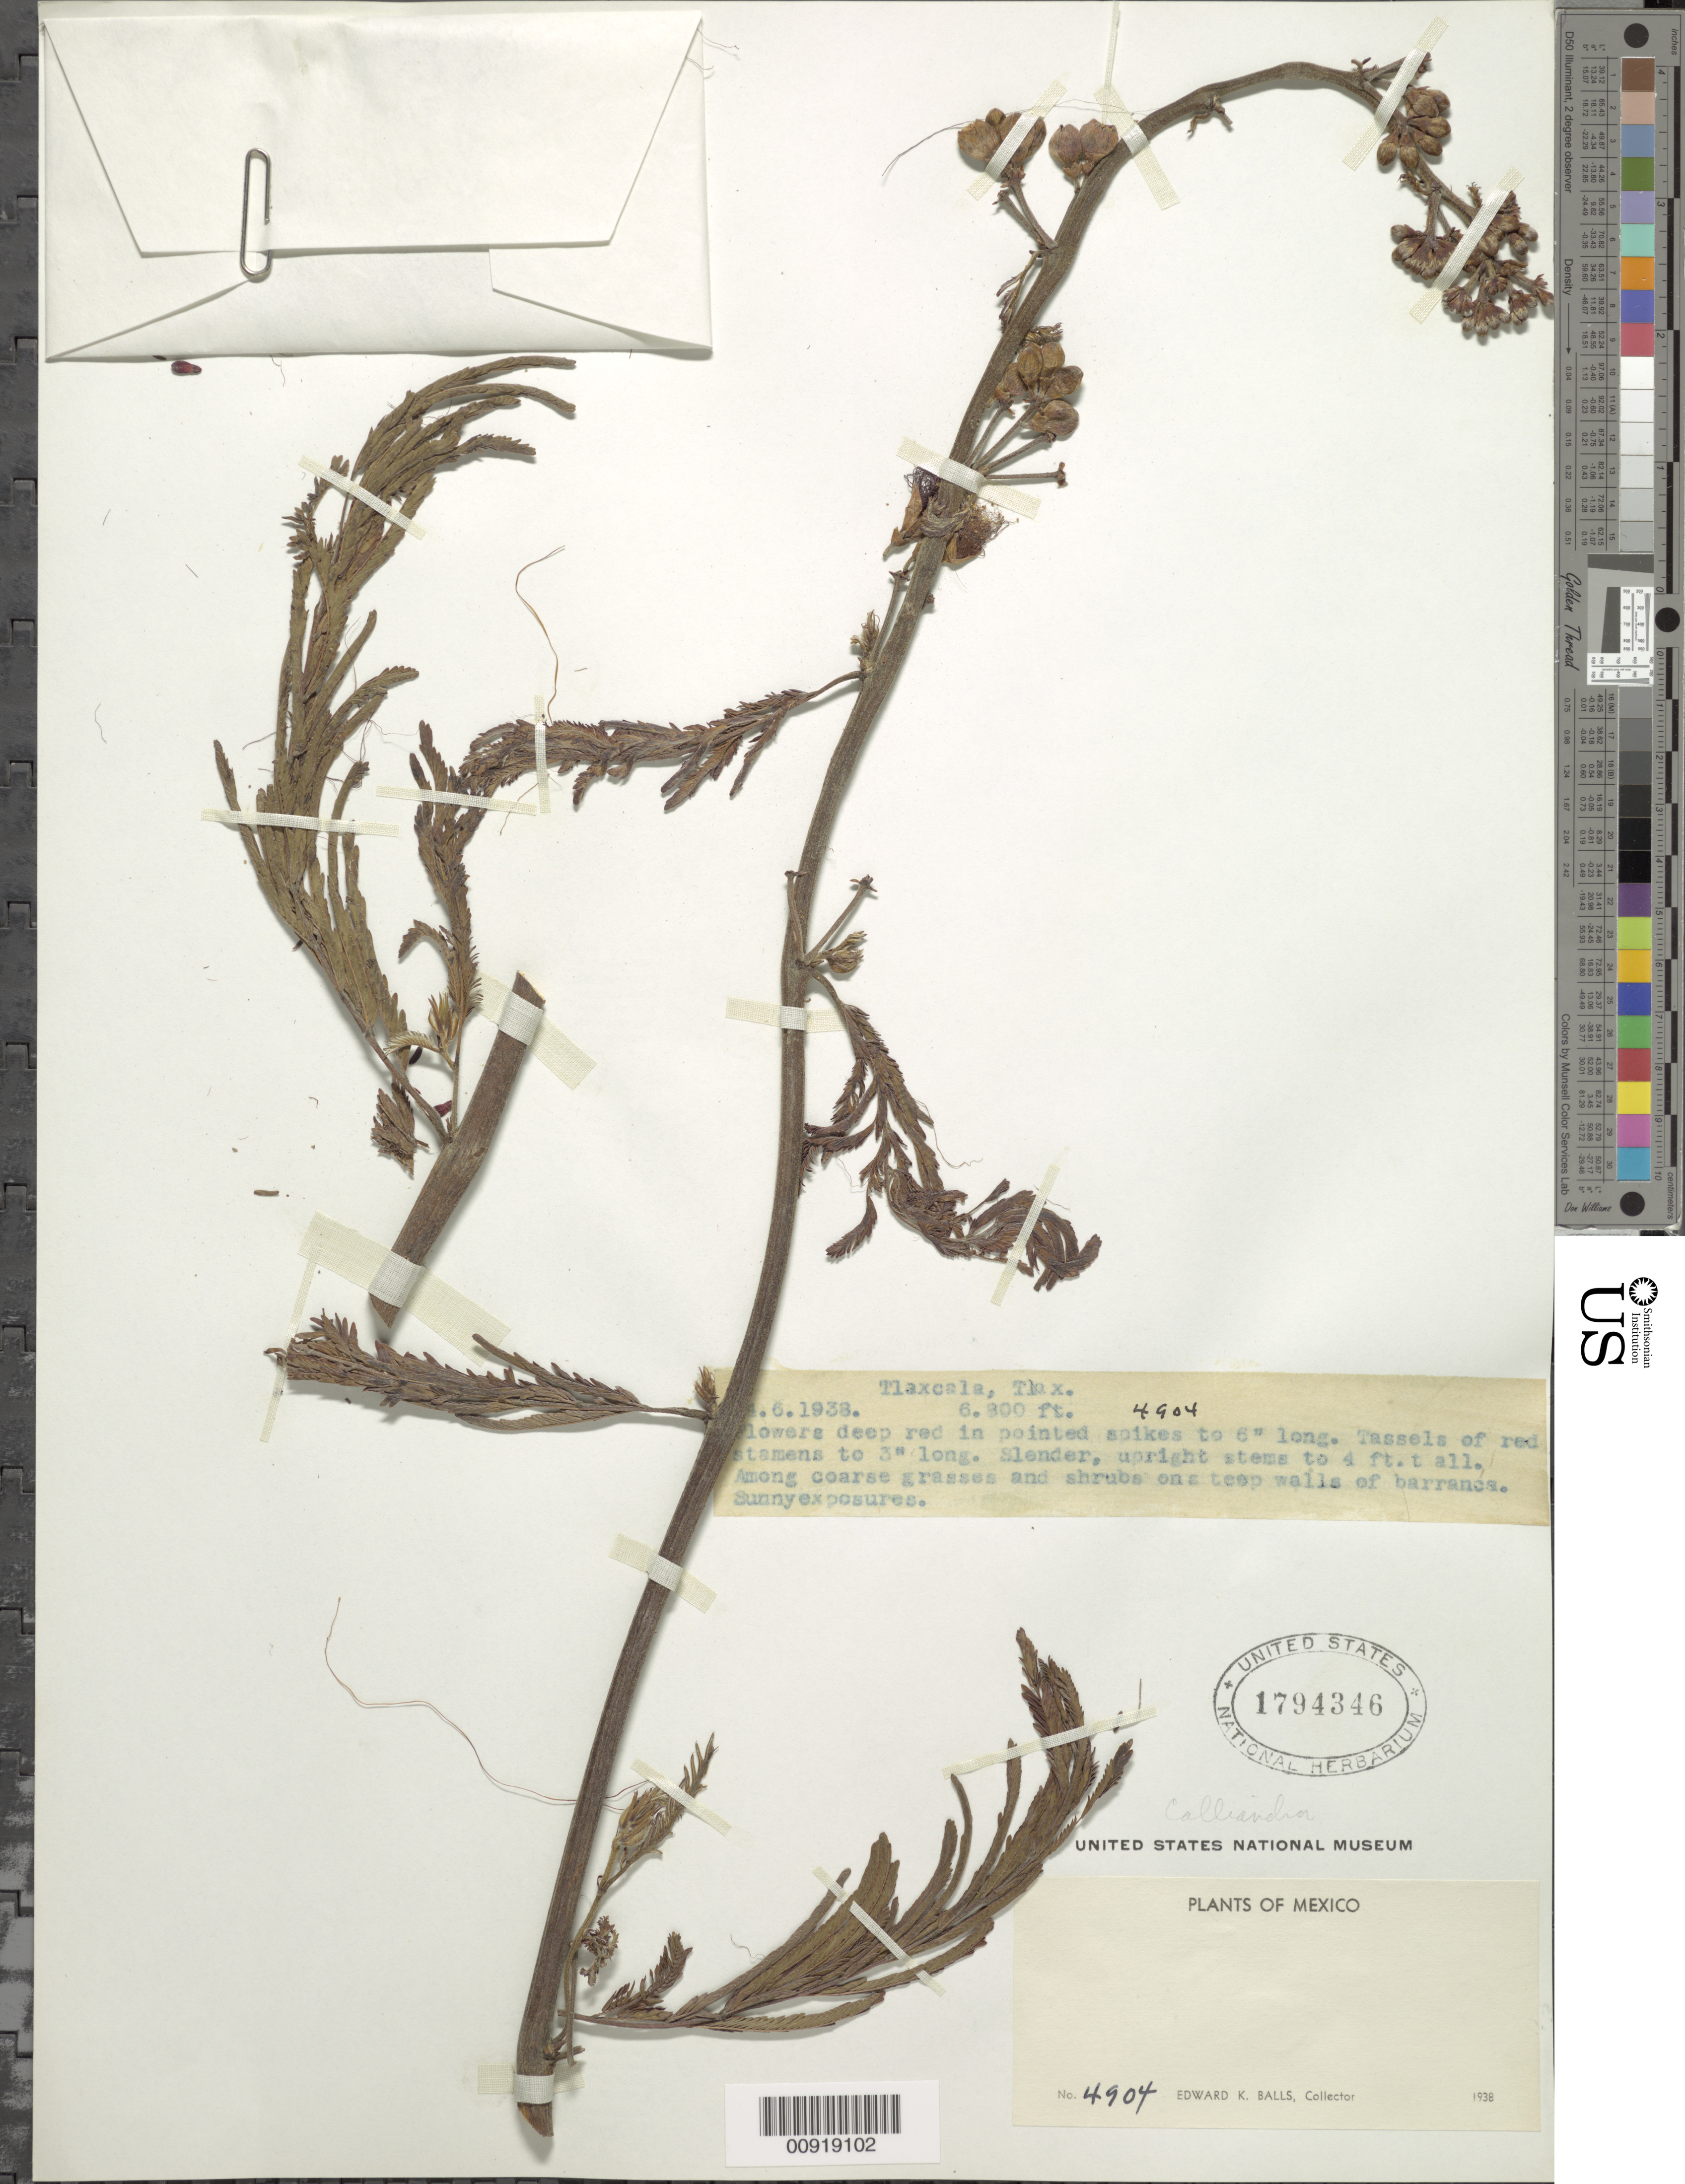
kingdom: Plantae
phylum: Tracheophyta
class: Magnoliopsida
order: Fabales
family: Fabaceae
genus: Calliandra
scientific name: Calliandra sp.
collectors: E. K. Balls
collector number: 4904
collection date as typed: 1938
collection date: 1938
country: Mexico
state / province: Tlaxcala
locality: Tlaxcala, Tlaxcala.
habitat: Among coarse grasses and shrubs on steep walls of barranca. Sunny exposures.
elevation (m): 2073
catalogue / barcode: US 1794346